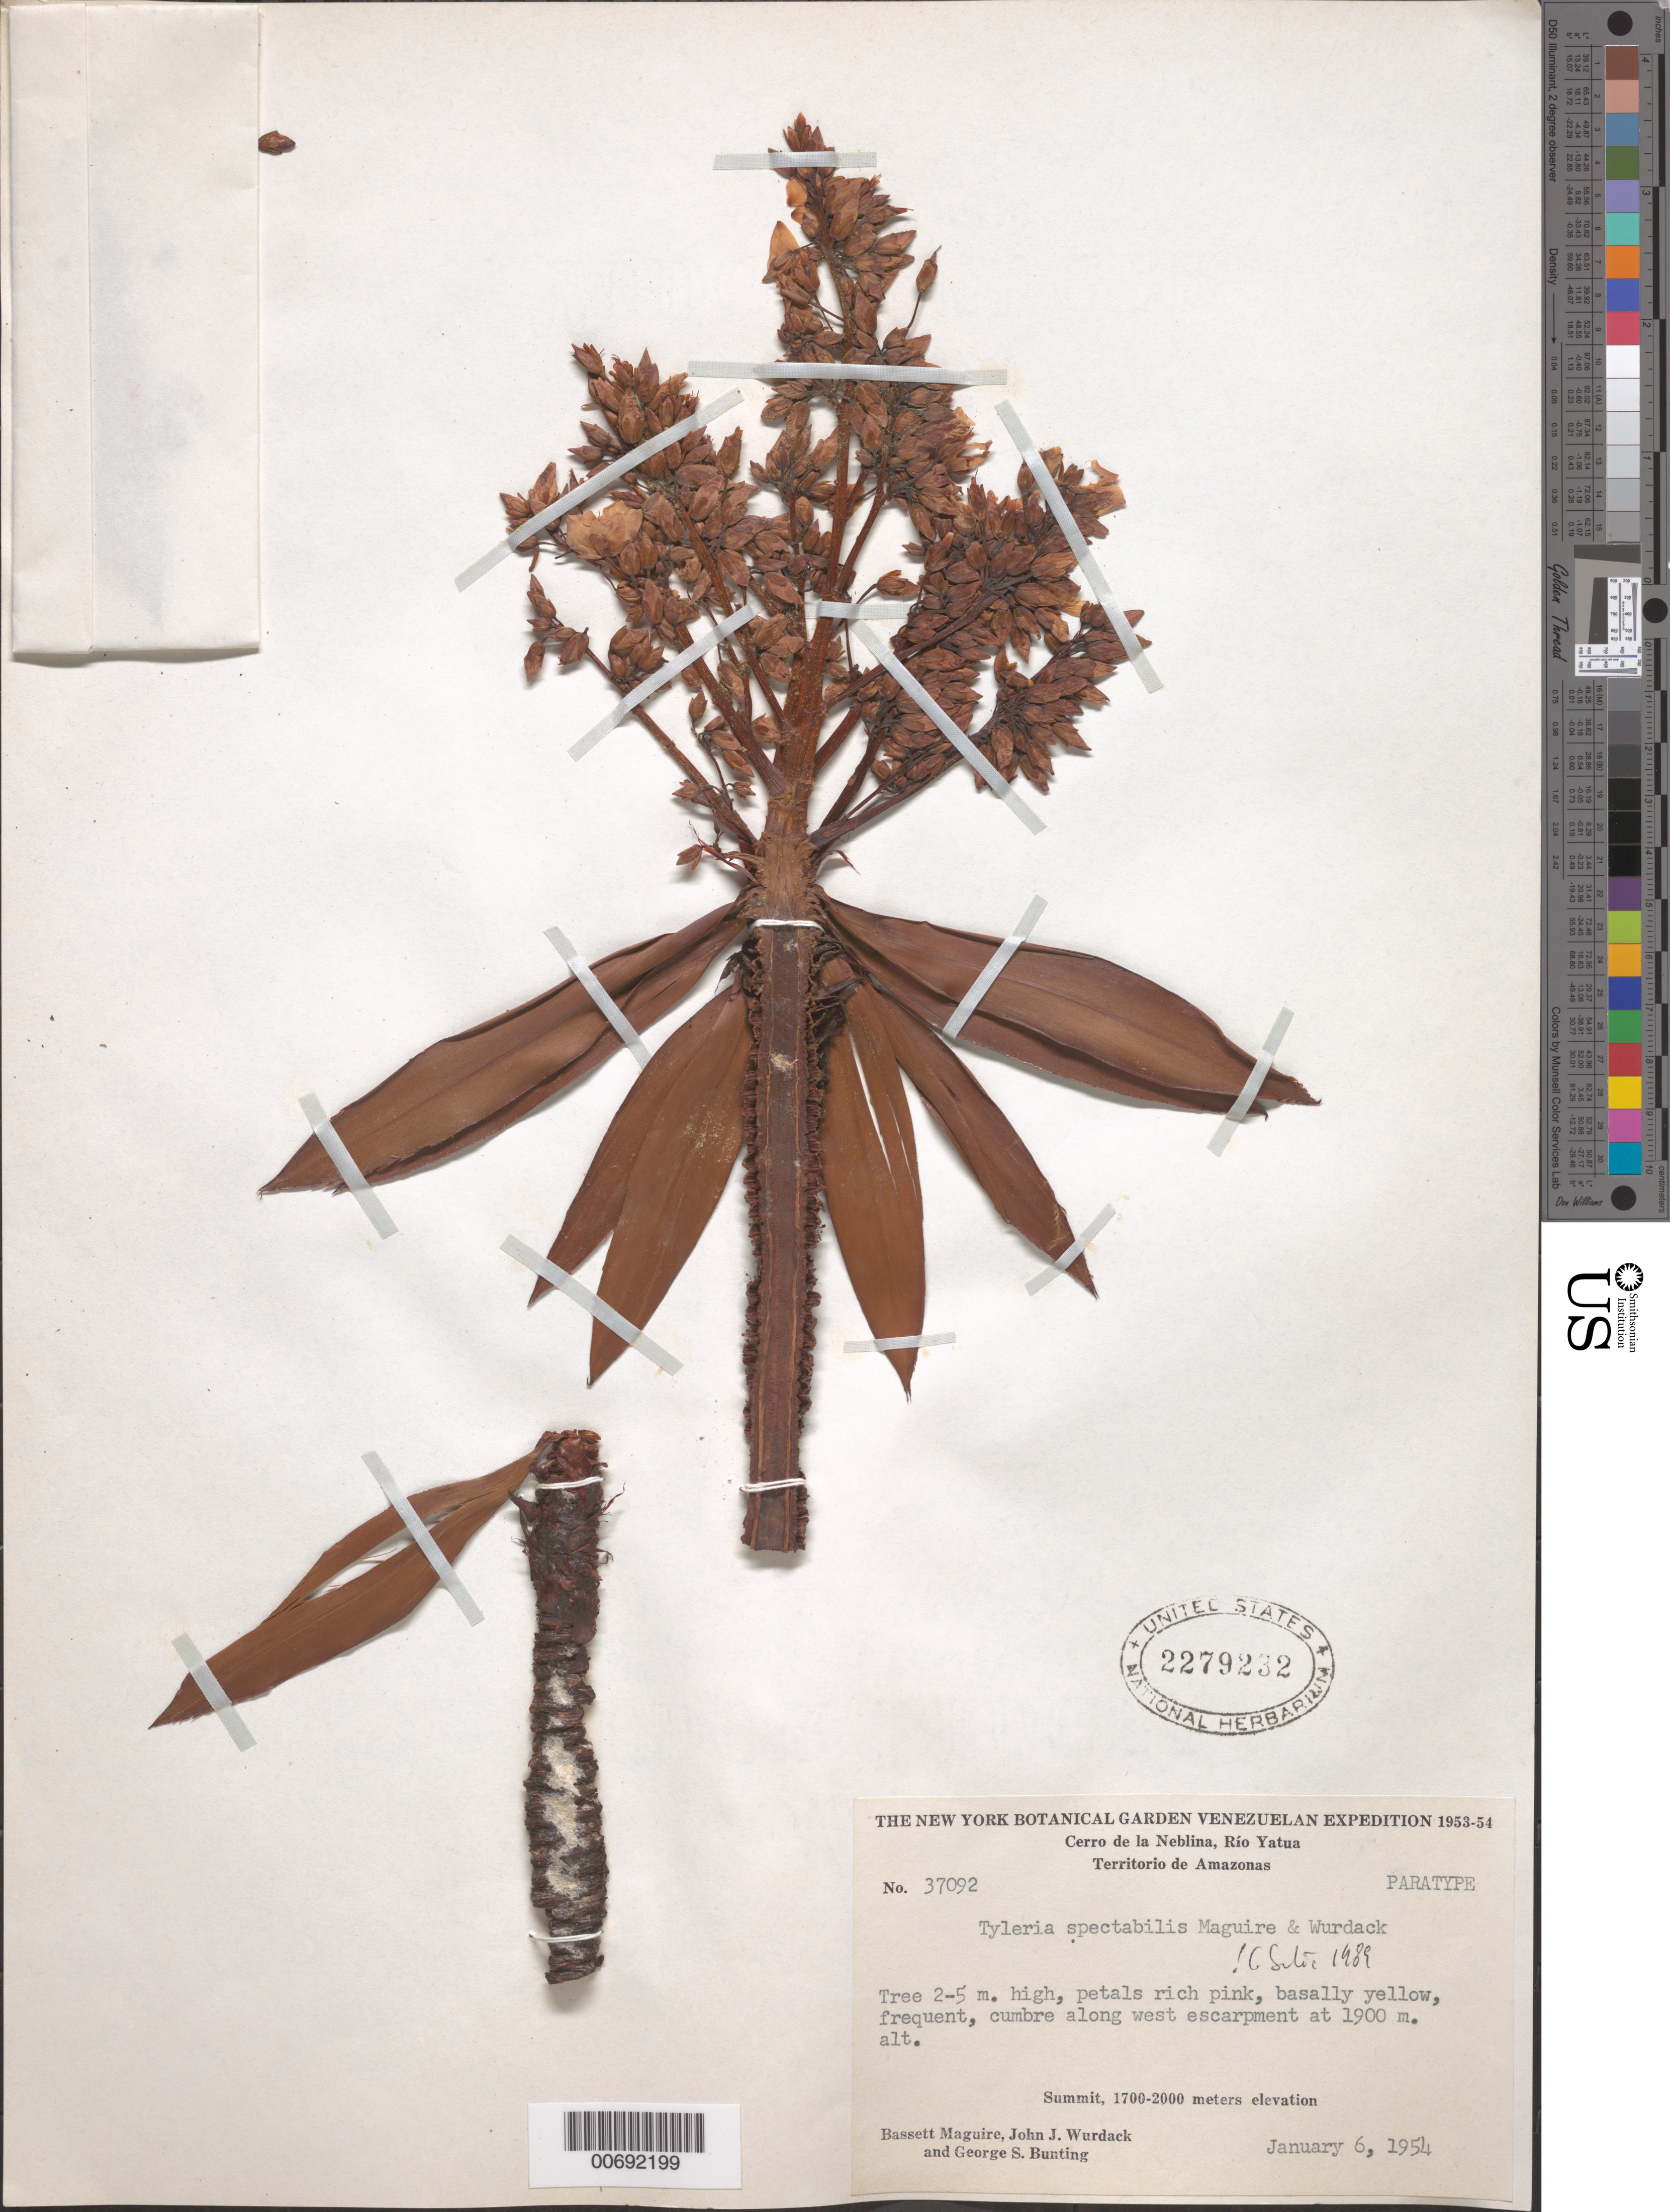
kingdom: Plantae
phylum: Tracheophyta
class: Magnoliopsida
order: Malpighiales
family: Ochnaceae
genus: Tyleria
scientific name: Tyleria spectabilis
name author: Maguire & Wurdack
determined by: Sastre, C. H. L.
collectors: B. Maguire, J. J. Wurdack & G. S. Bunting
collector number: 37092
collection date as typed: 6-Jan-54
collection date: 1954-01-06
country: Venezuela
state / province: Amazonas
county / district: Río Negro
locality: Cerro de la Neblina, Río Yatua, 5 km W of Cumbre Camp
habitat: Cumbre along west escarpment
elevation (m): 1700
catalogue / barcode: US 2279232